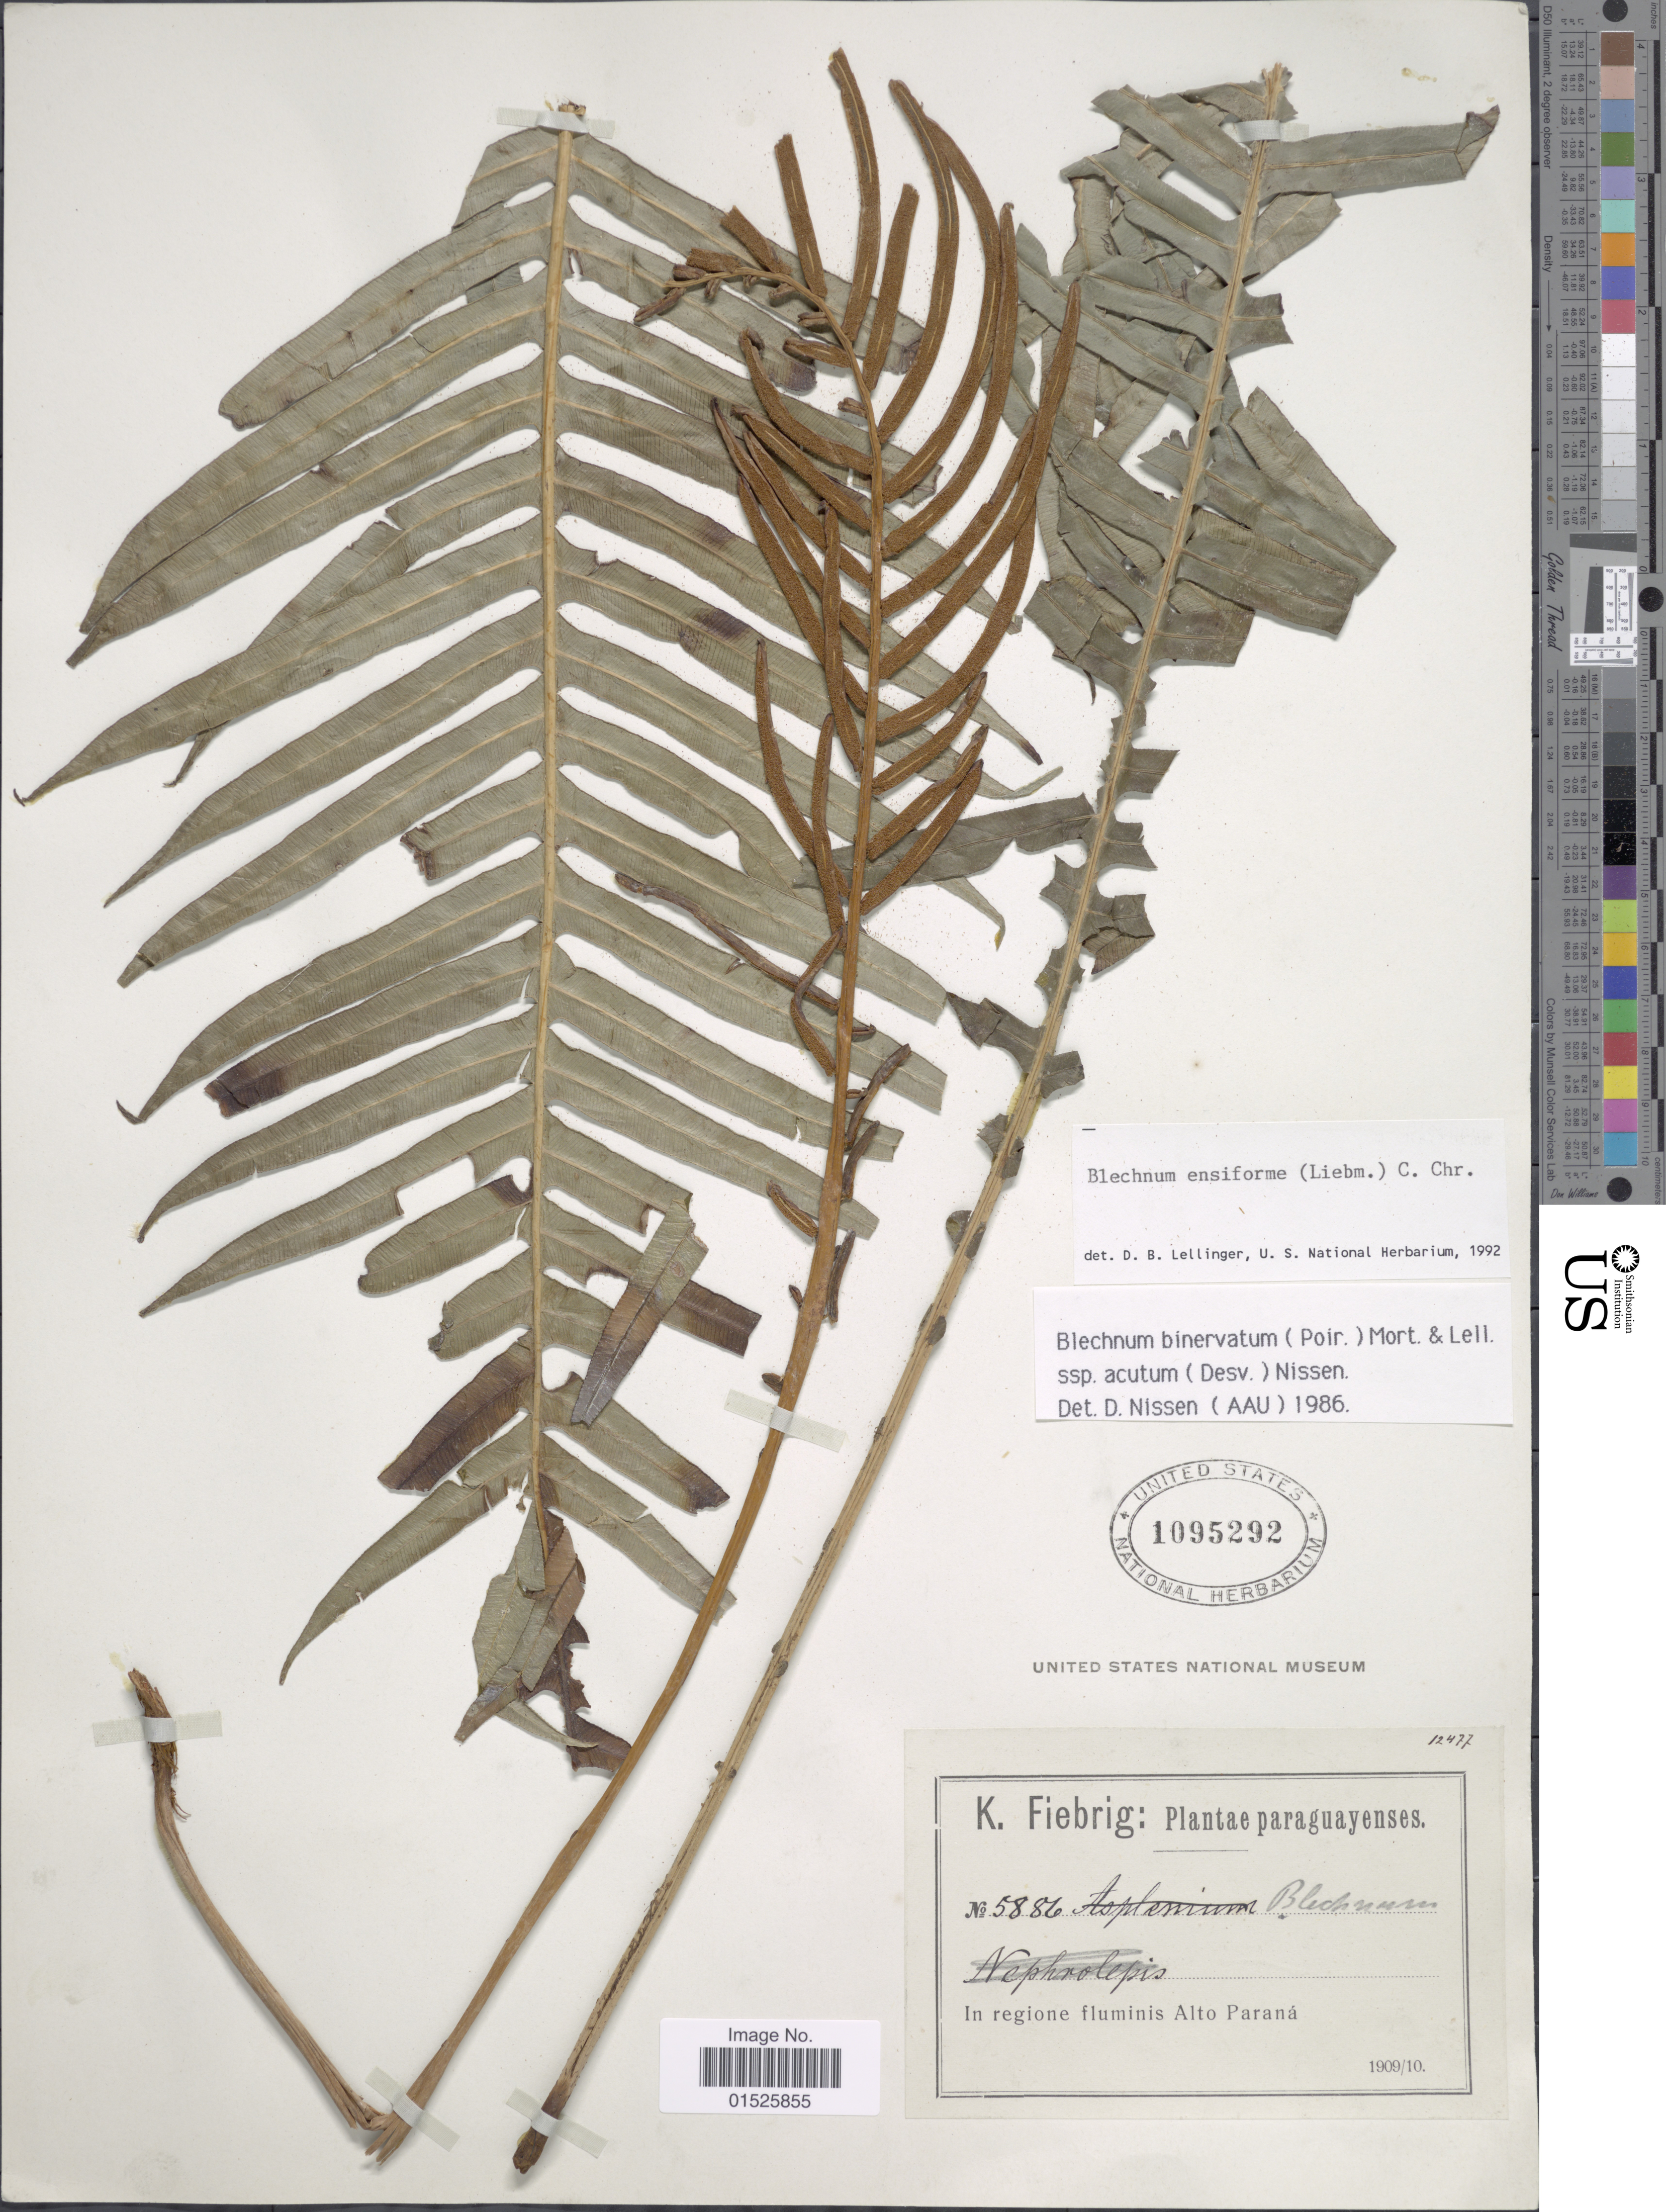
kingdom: Plantae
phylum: Tracheophyta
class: Polypodiopsida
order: Polypodiales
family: Blechnaceae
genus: Blechnum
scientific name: Blechnum ensiforme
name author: (Liebm.) C. Chr.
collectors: K. Fiebrig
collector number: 5886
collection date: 1909/1910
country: Paraguay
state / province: Alto Parana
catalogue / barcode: US 1095292